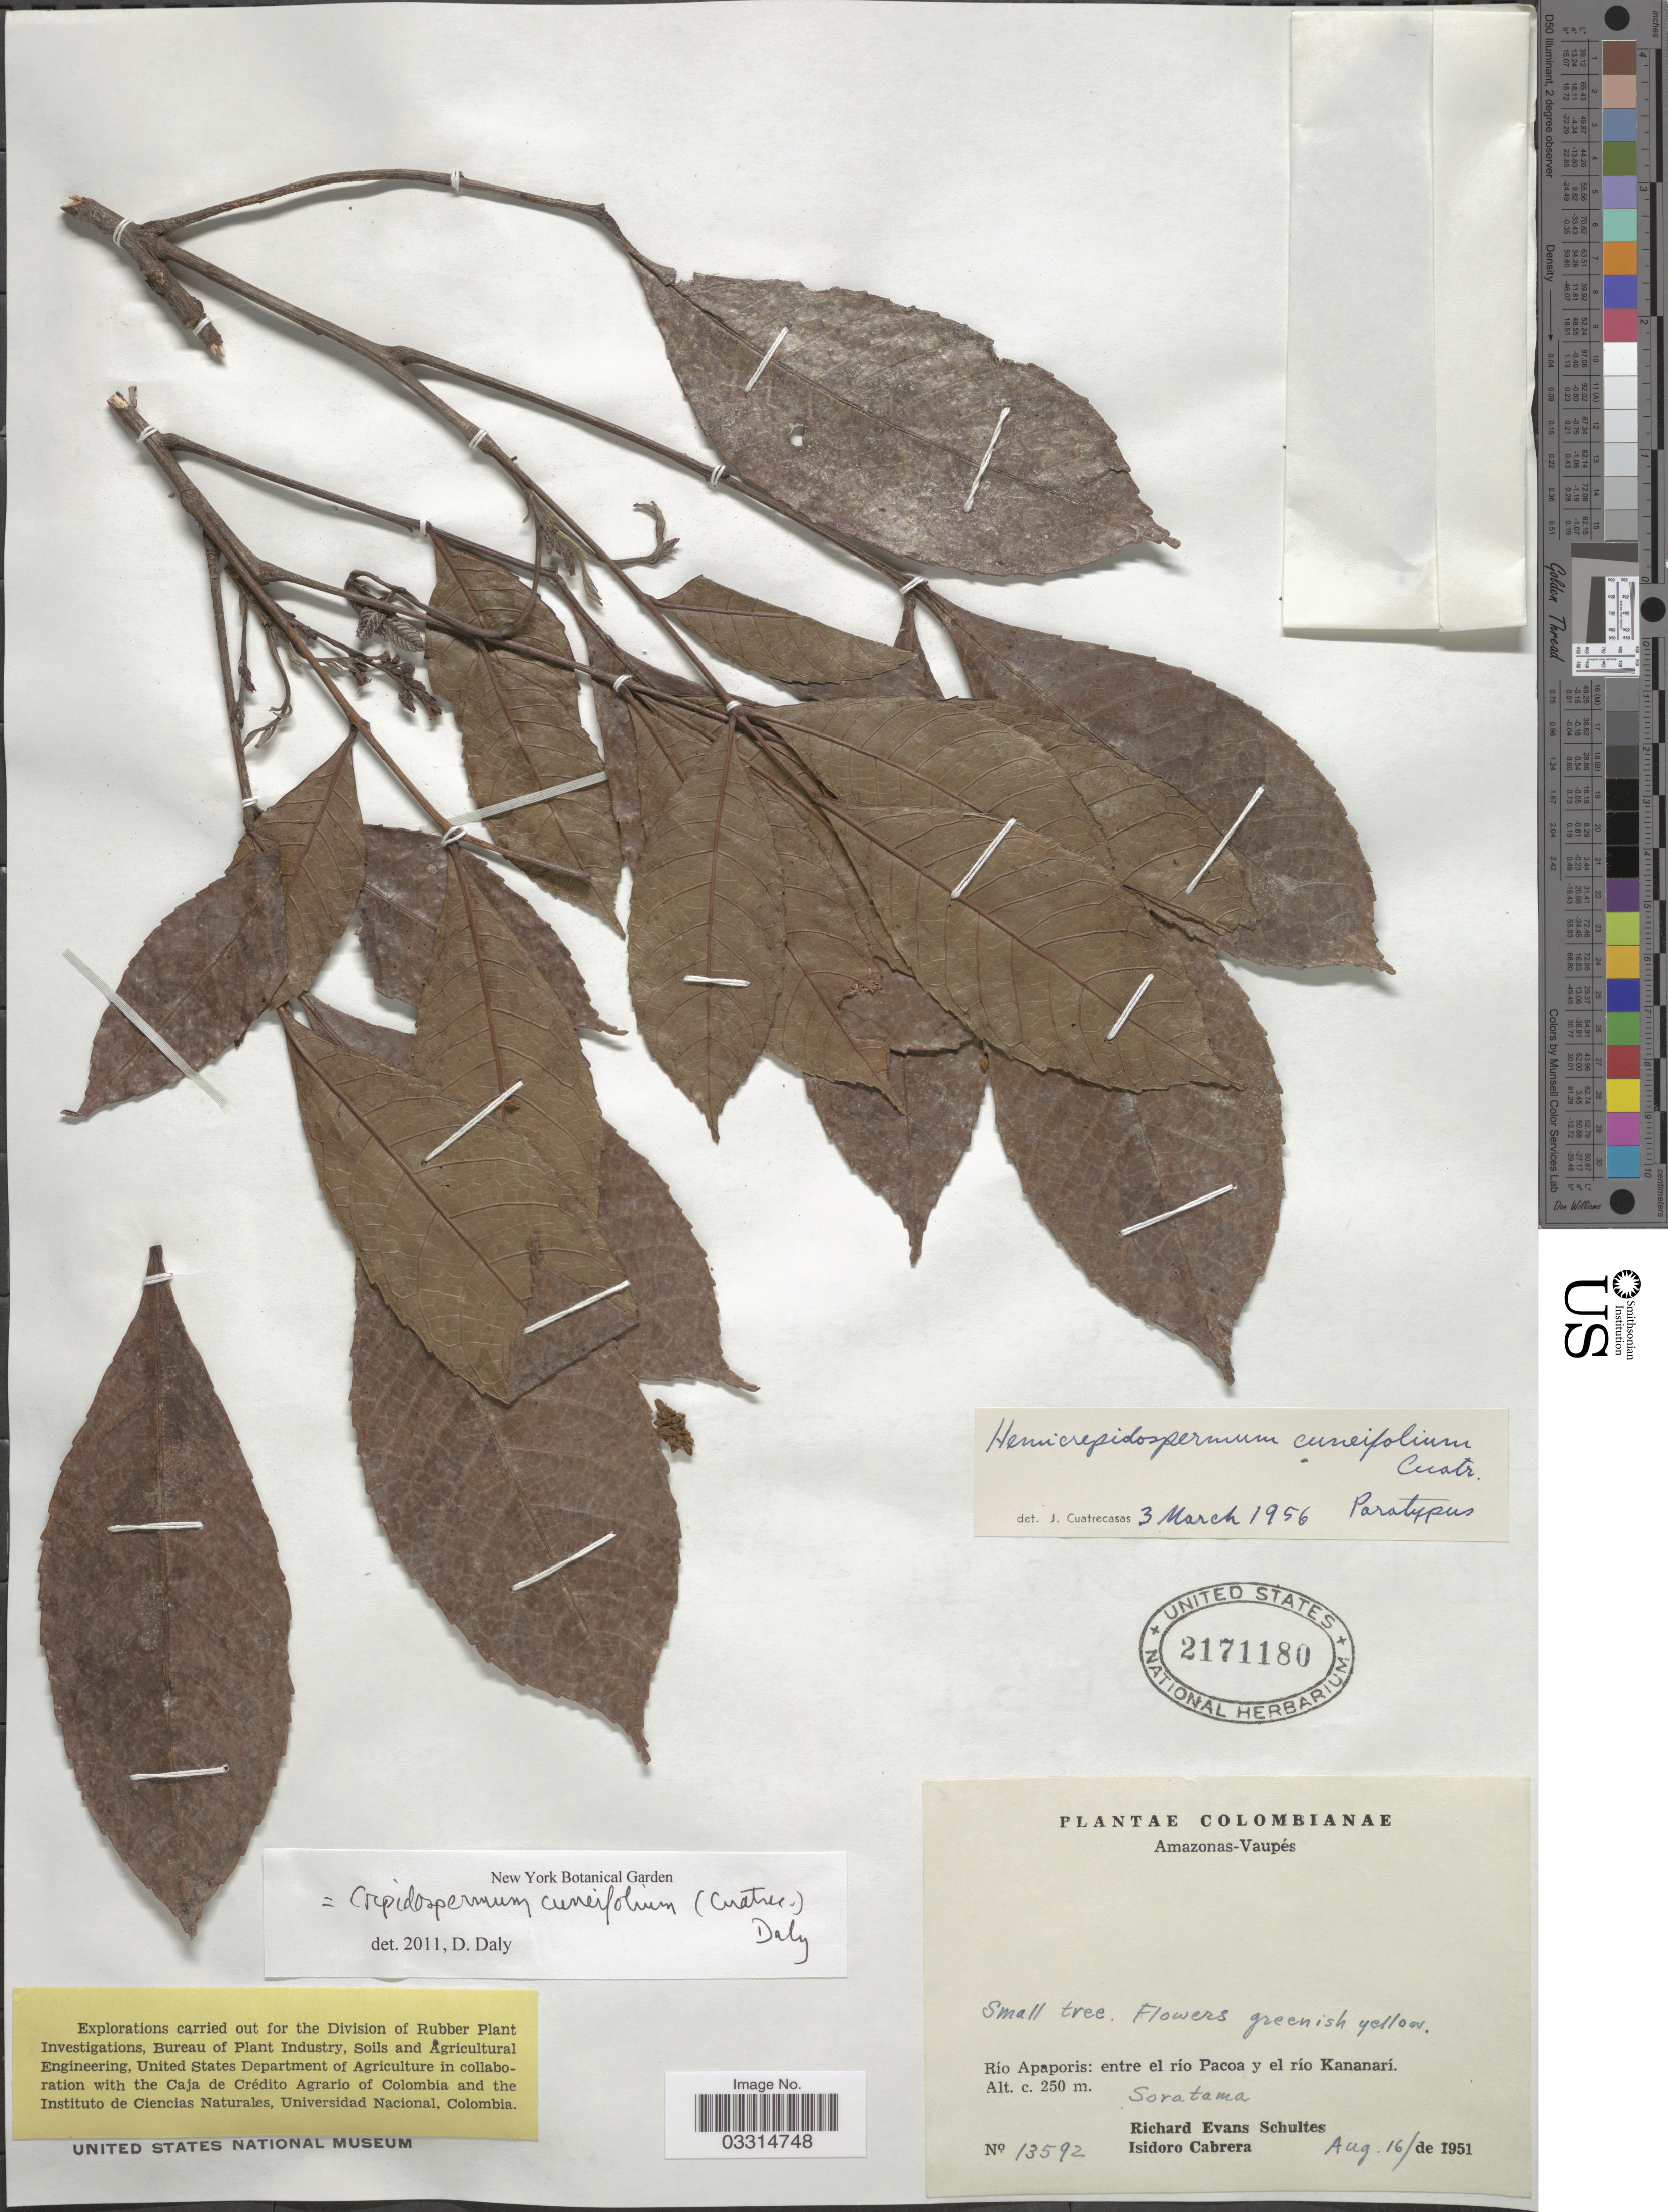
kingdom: Plantae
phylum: Tracheophyta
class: Magnoliopsida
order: Sapindales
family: Burseraceae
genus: Protium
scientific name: Protium cuneifolium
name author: (Cuatrec.) Byng & Christenh.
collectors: R. E. Schultes & I. Cabrera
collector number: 13592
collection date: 1951-08-16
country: Colombia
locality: Amazonas-Vaupés, Río Apaporis: entre el río Pacoa y el río Kananarí. Soratama.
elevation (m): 250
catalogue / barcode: US 2171180